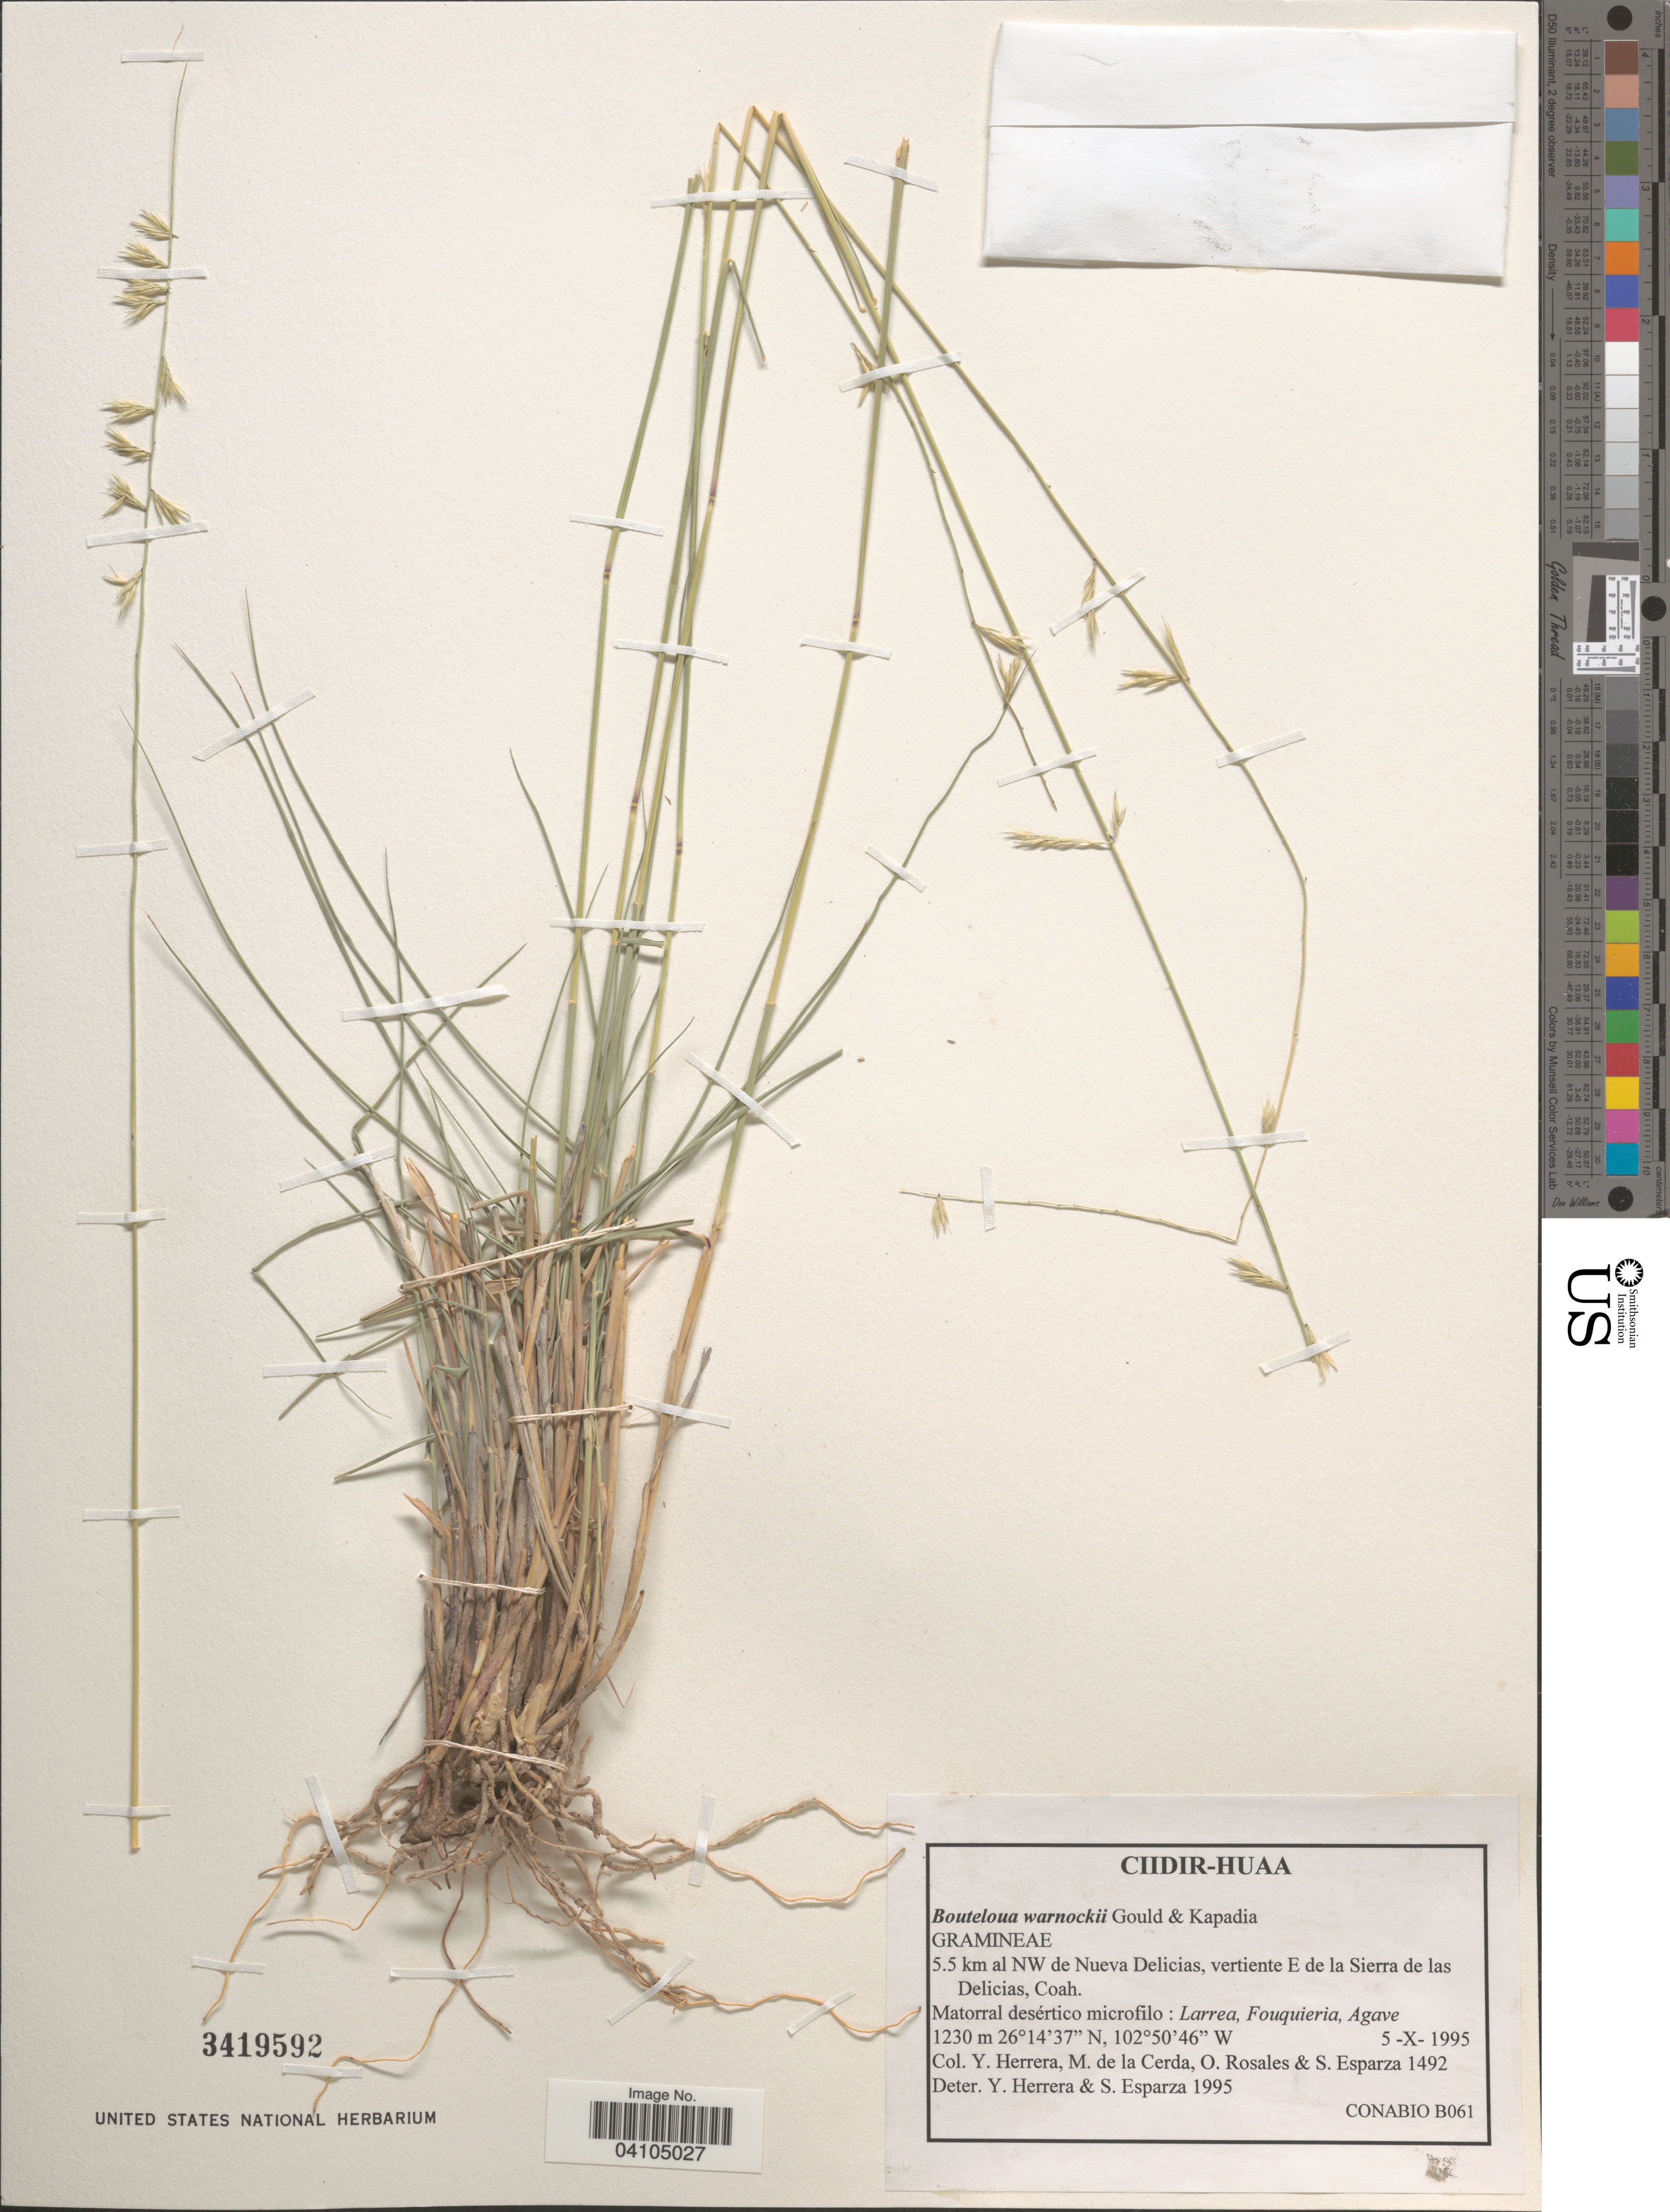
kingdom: Plantae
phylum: Tracheophyta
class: Liliopsida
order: Poales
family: Poaceae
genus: Bouteloua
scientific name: Bouteloua warnockii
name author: Gould & Kapadia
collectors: Y. Herrera Arrieta, M. E. De la Cerda, O. Rosales & S. Esparza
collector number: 1492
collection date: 1995-10-05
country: Mexico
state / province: Coahuila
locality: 5.5 km al NW de Nueva Delicias, vertiente E de la Sierra de las Delicias.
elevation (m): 1230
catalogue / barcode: US 3419592